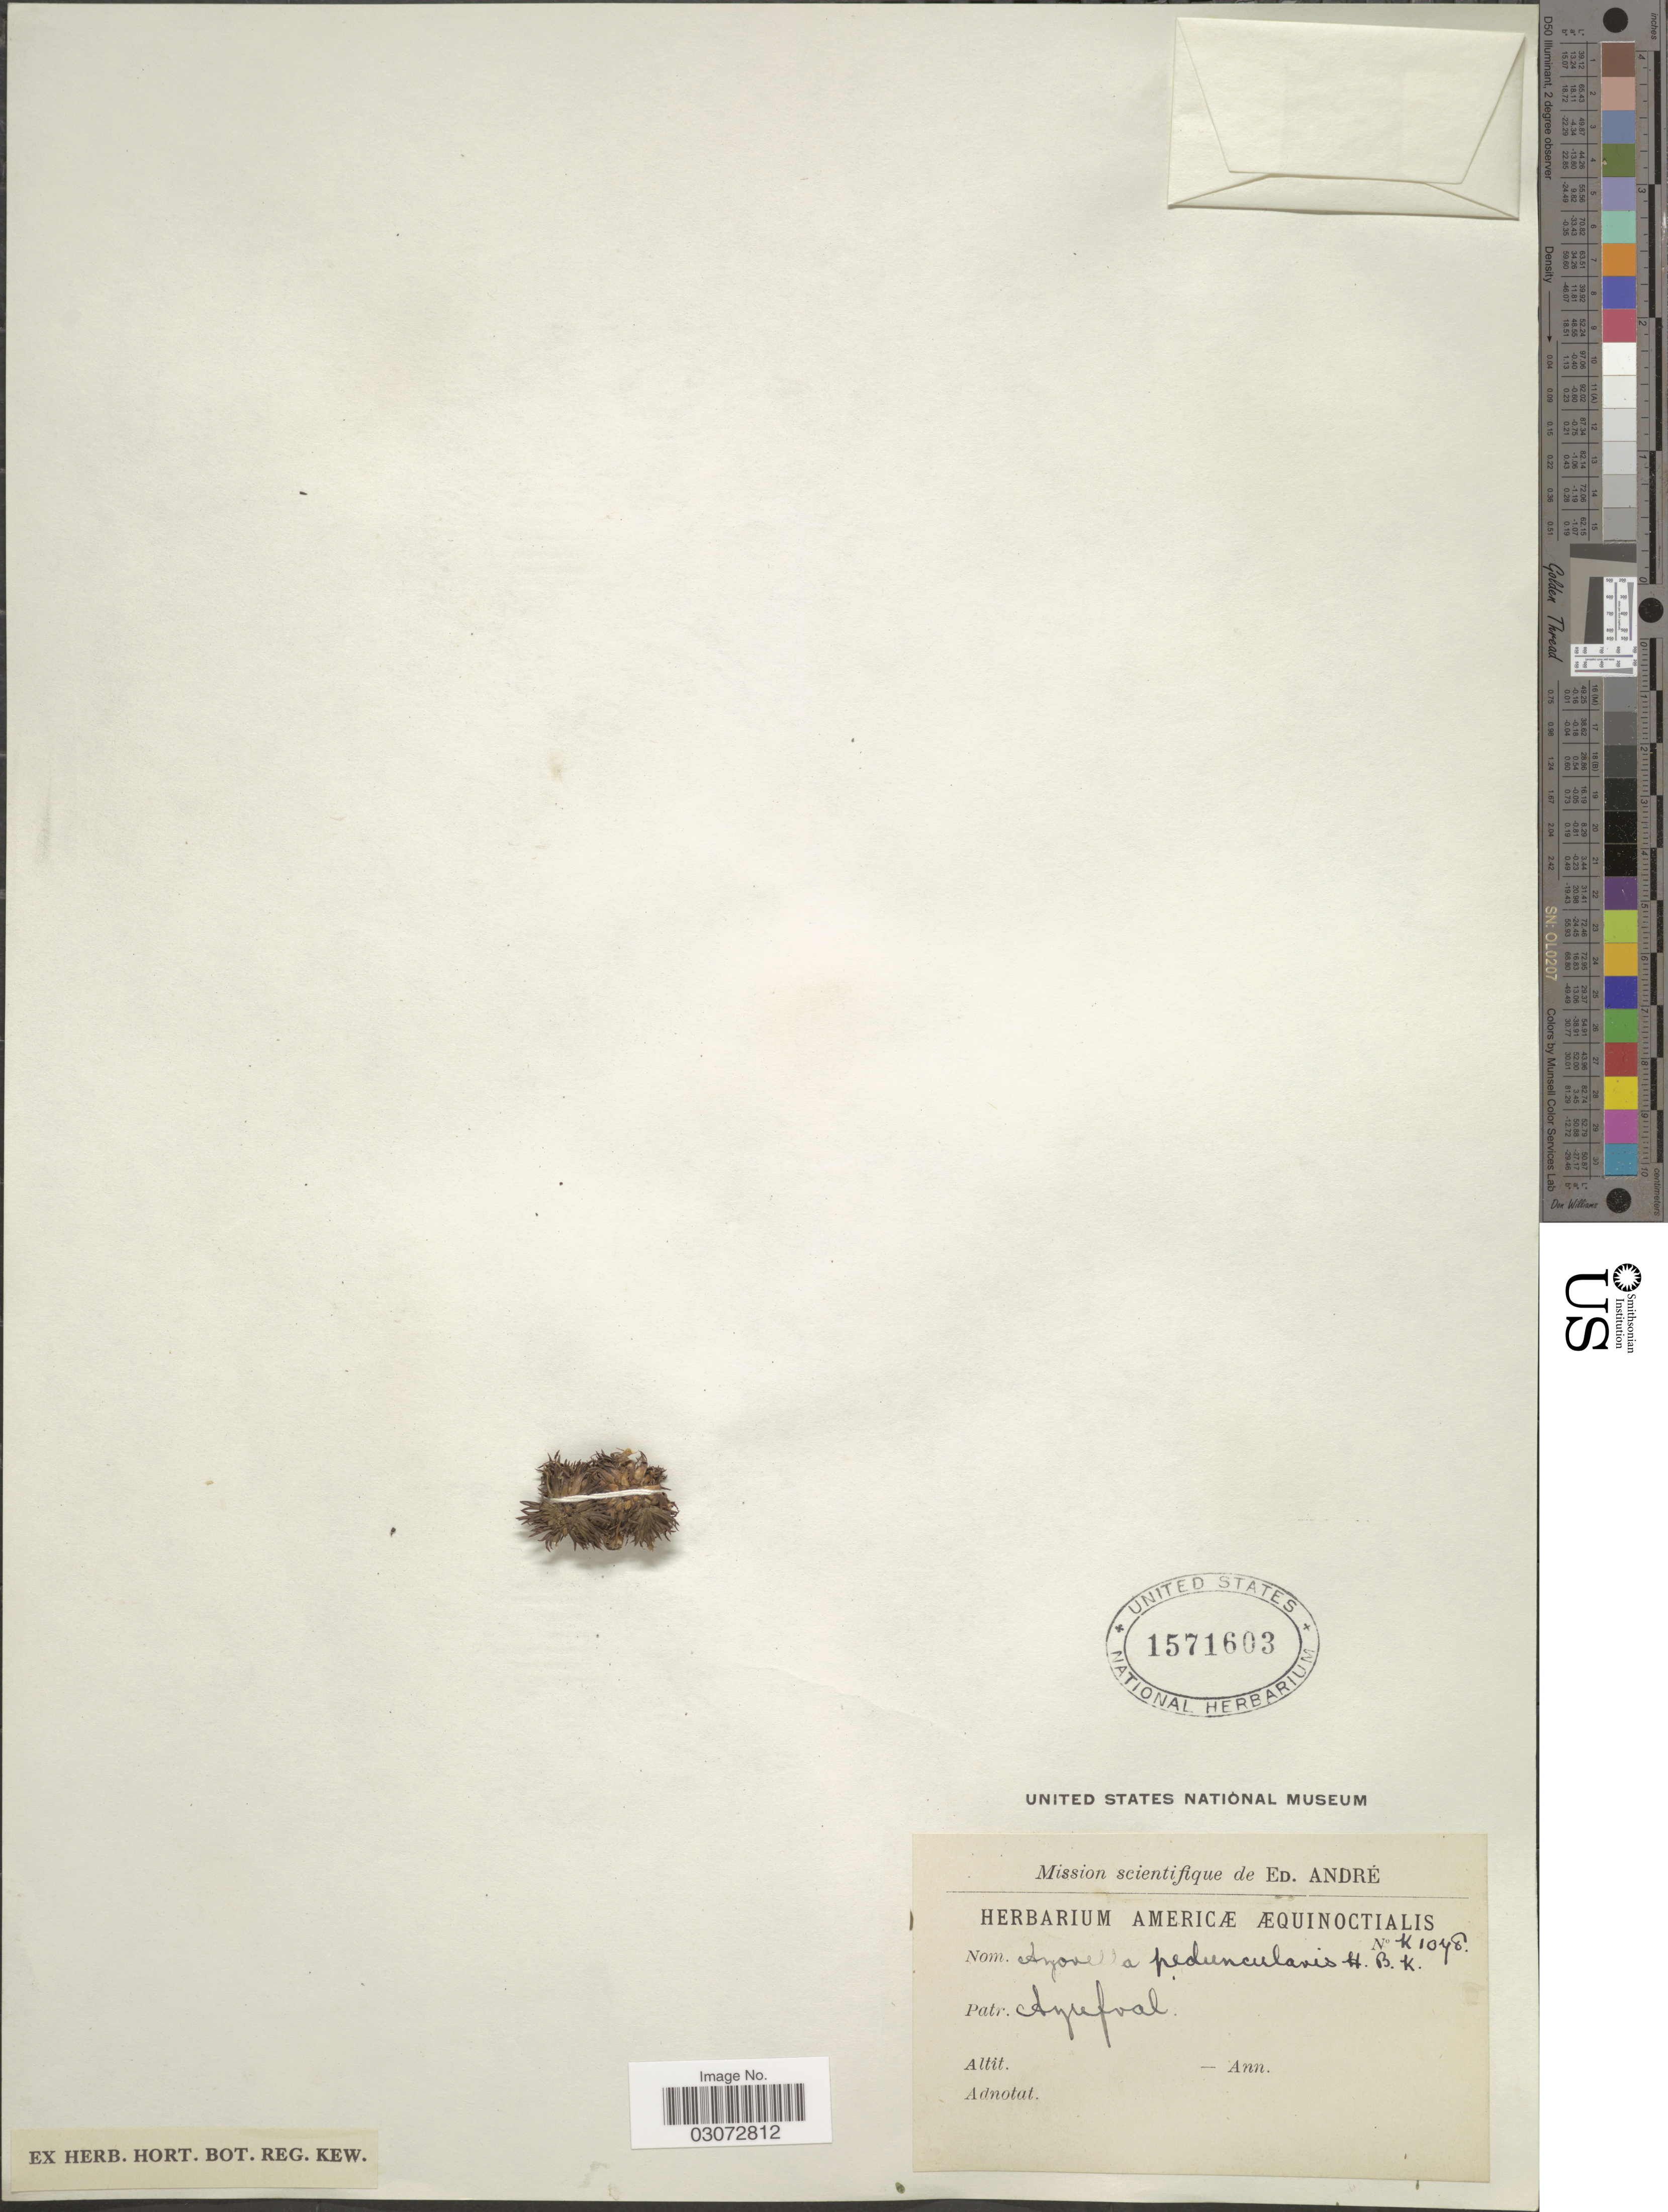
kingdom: Plantae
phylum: Tracheophyta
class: Magnoliopsida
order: Apiales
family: Apiaceae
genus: Azorella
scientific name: Azorella pedunculata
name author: (Spreng.) Mathias & Constance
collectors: É. F. André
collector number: K1078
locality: Patr. Ayrefoal [interpreted].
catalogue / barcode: US 1571603